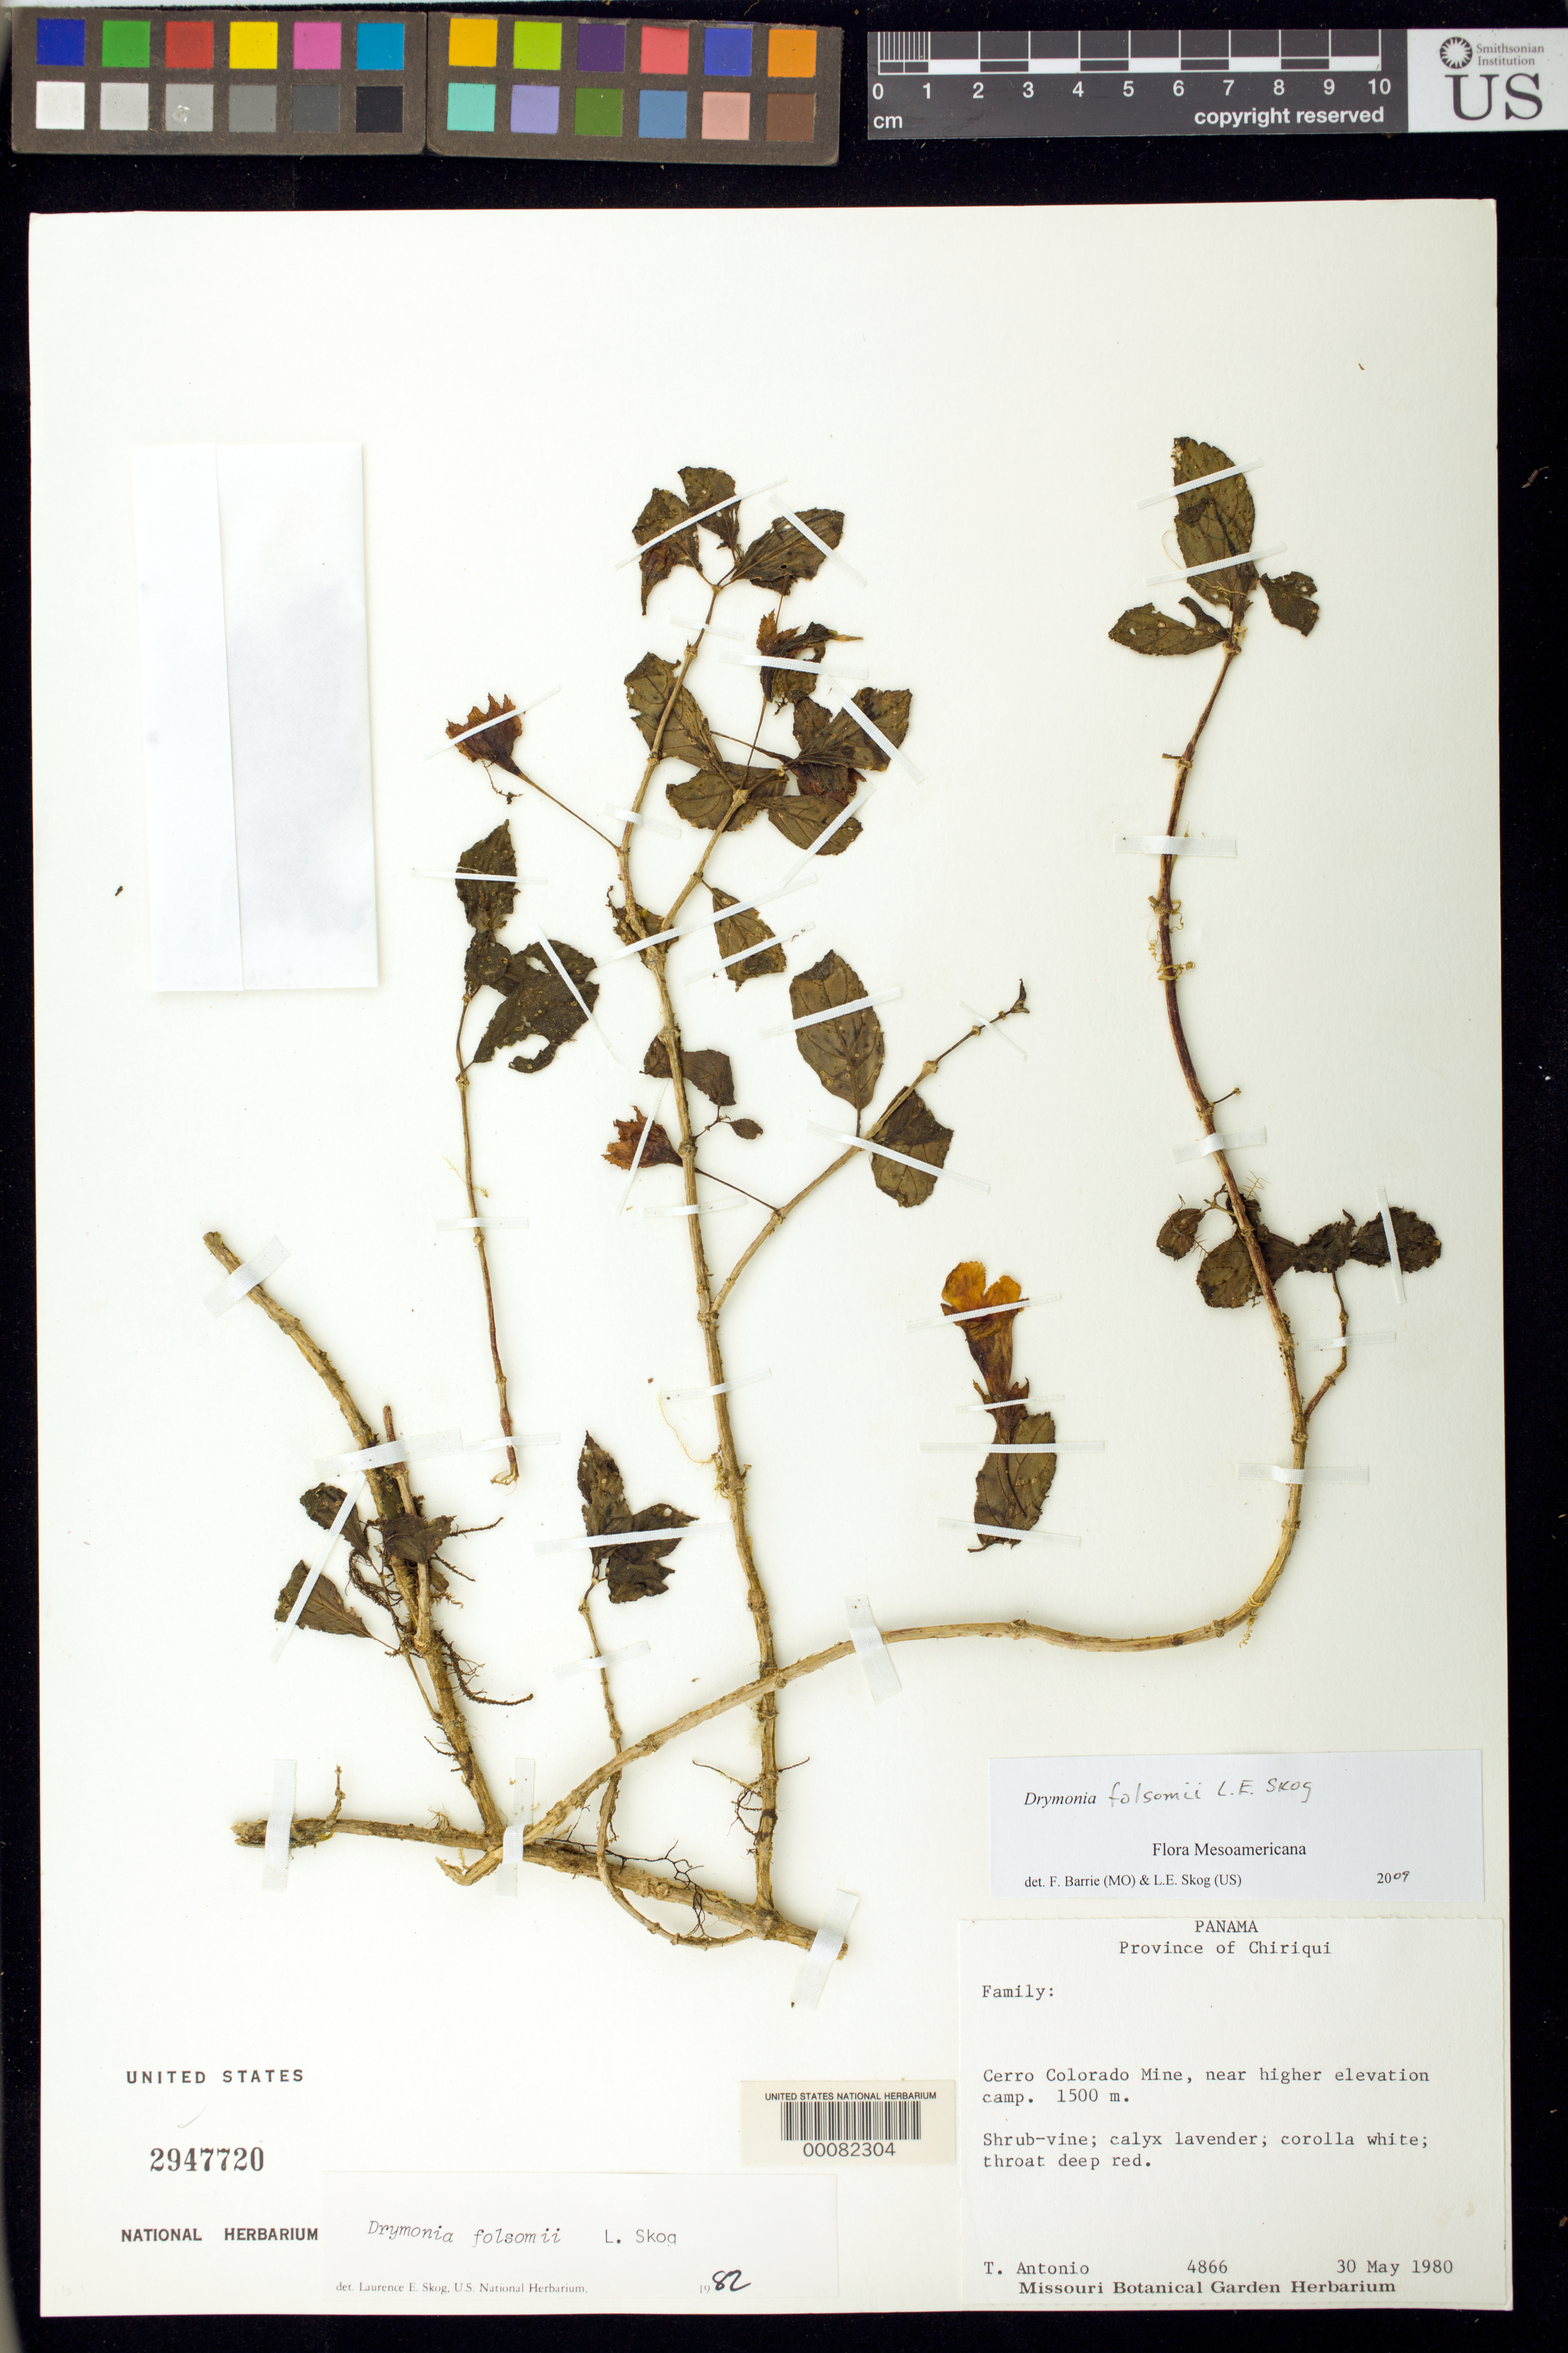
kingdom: Plantae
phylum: Tracheophyta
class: Magnoliopsida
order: Lamiales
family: Gesneriaceae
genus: Drymonia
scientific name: Drymonia folsomii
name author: L.E. Skog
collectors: T. Antonio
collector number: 4866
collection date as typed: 30 May 1980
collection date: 1980-05-30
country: Panama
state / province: Chiriquí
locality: Cerro Colorado mine, near higher elevation camp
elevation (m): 1500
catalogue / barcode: US 2947720